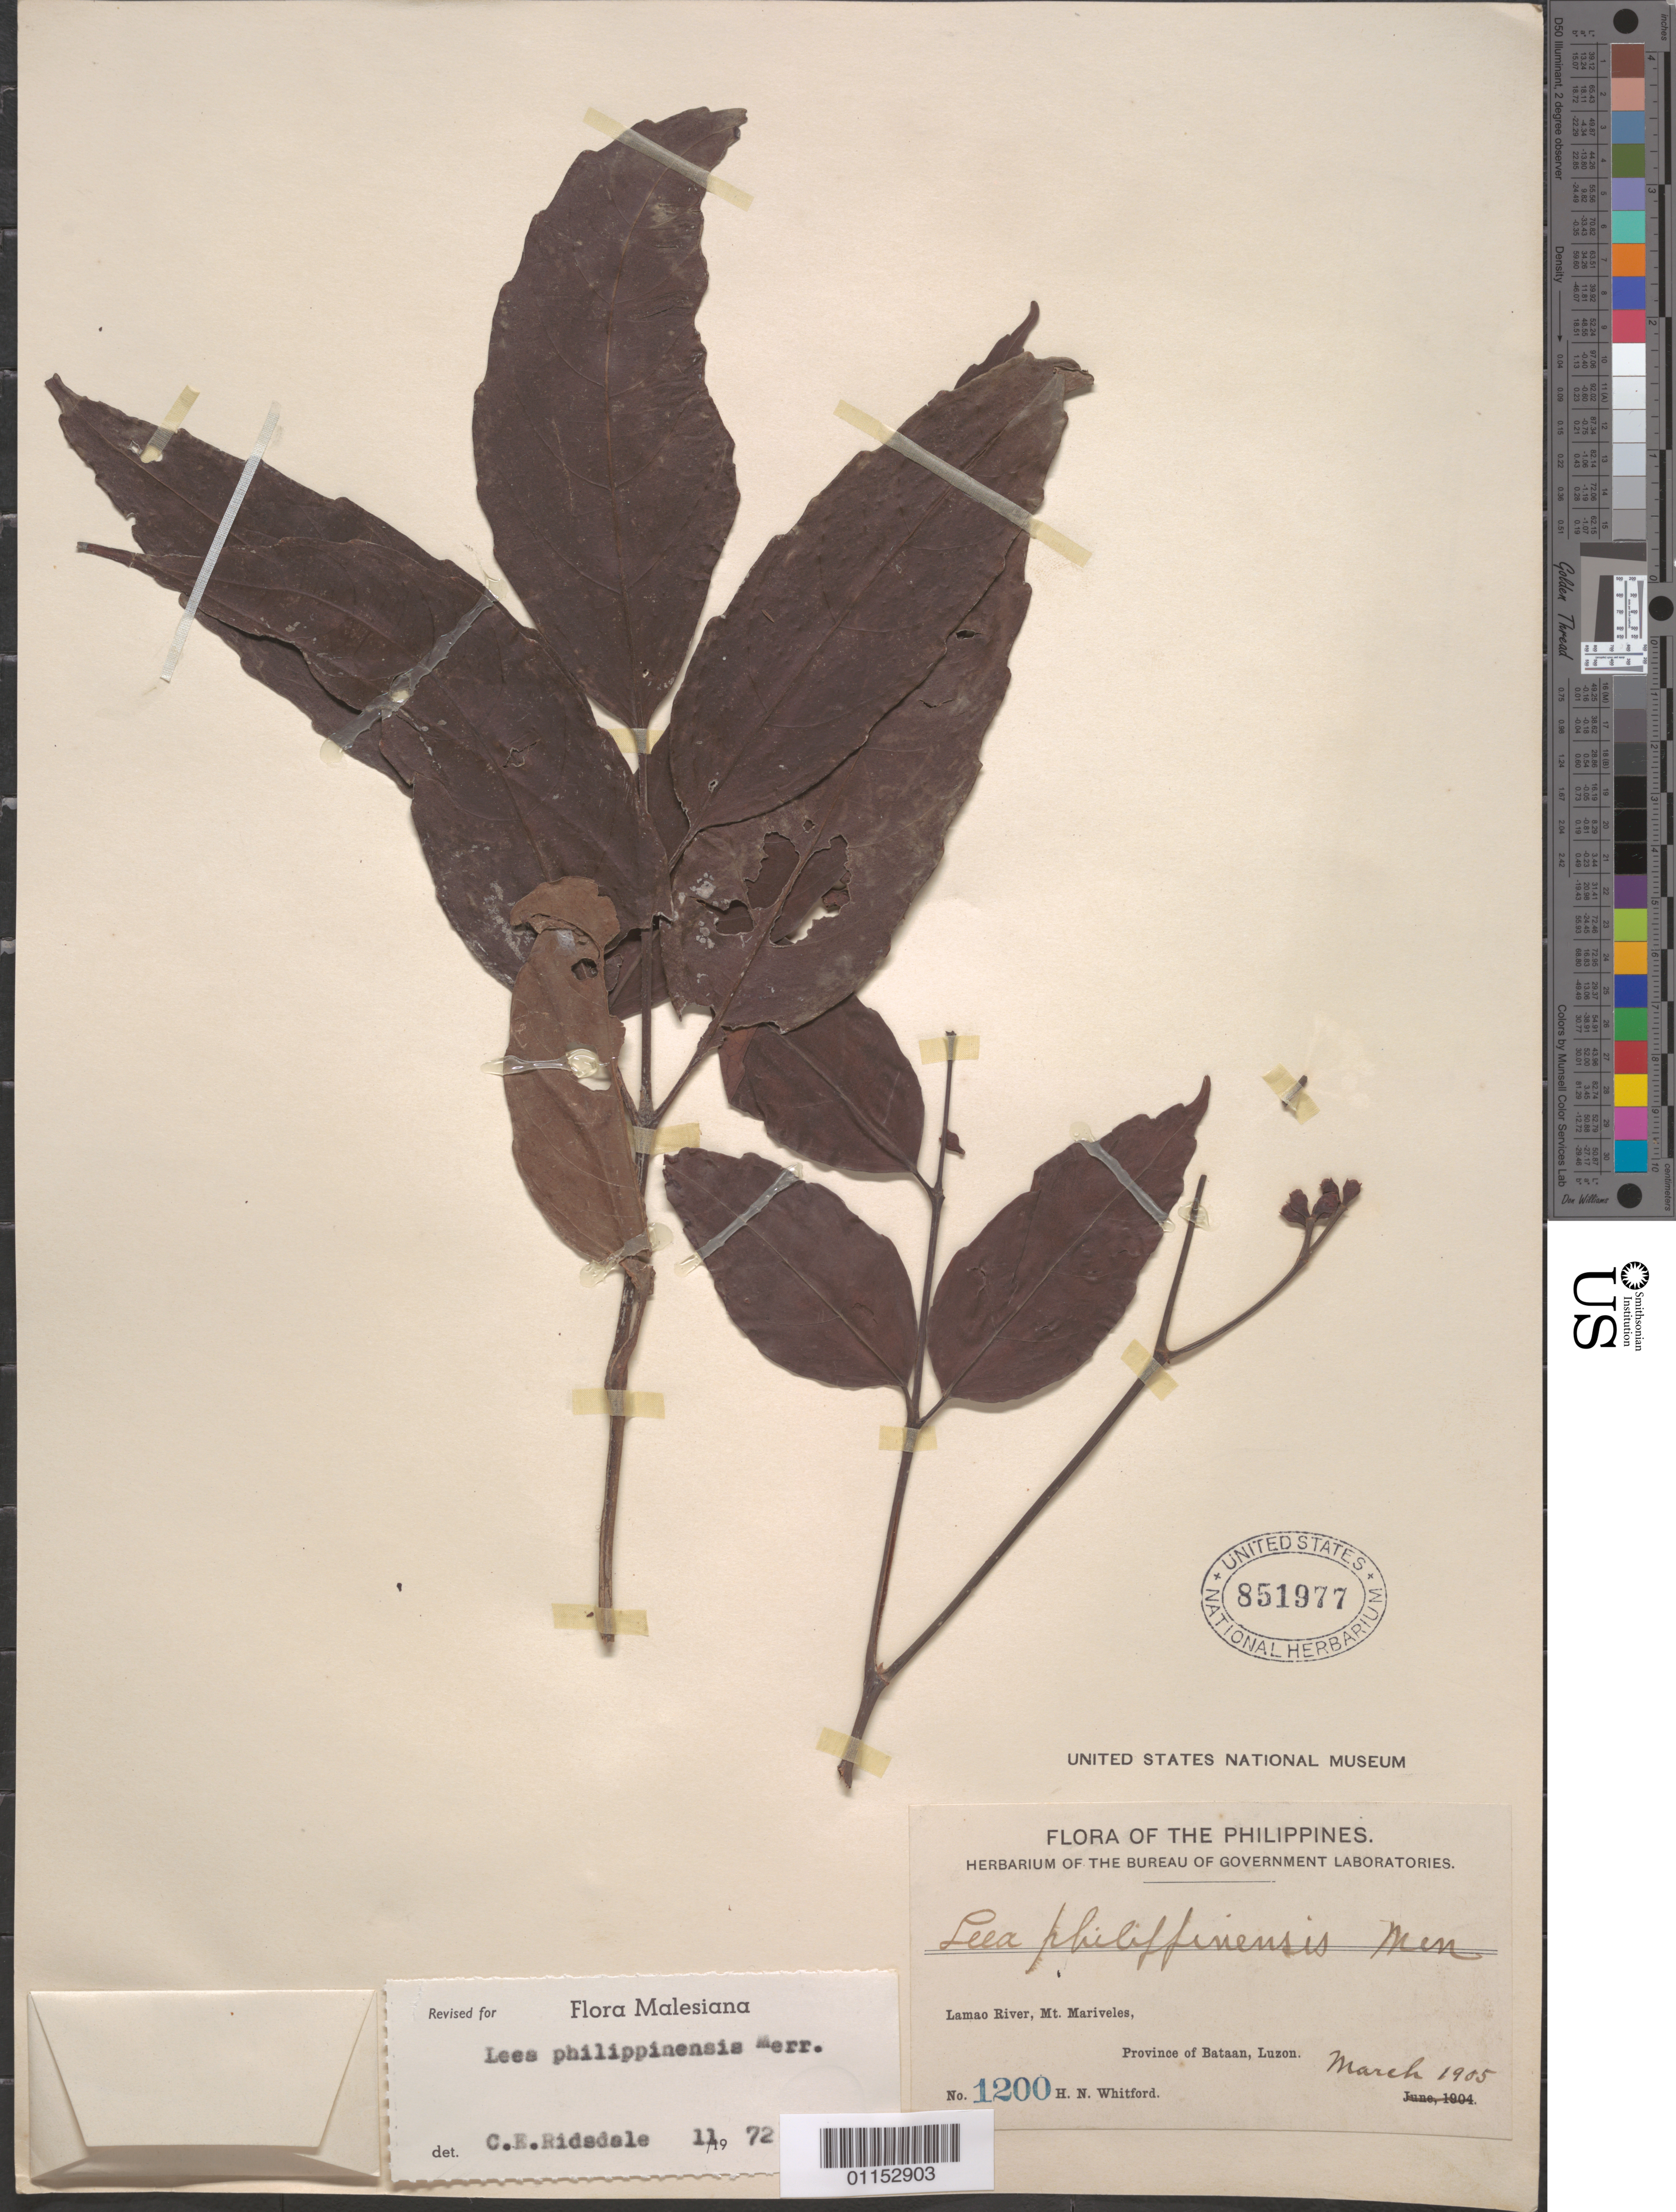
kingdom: Plantae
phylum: Tracheophyta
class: Magnoliopsida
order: Vitales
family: Vitaceae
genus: Leea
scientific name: Leea philippinensis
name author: Merr.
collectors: H. N. Whitford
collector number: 1200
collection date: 1905-03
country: Philippines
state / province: Central Luzon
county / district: Bataan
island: Luzon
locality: Lamao River, Mt Mariveles. Luzon.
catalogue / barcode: US 851977